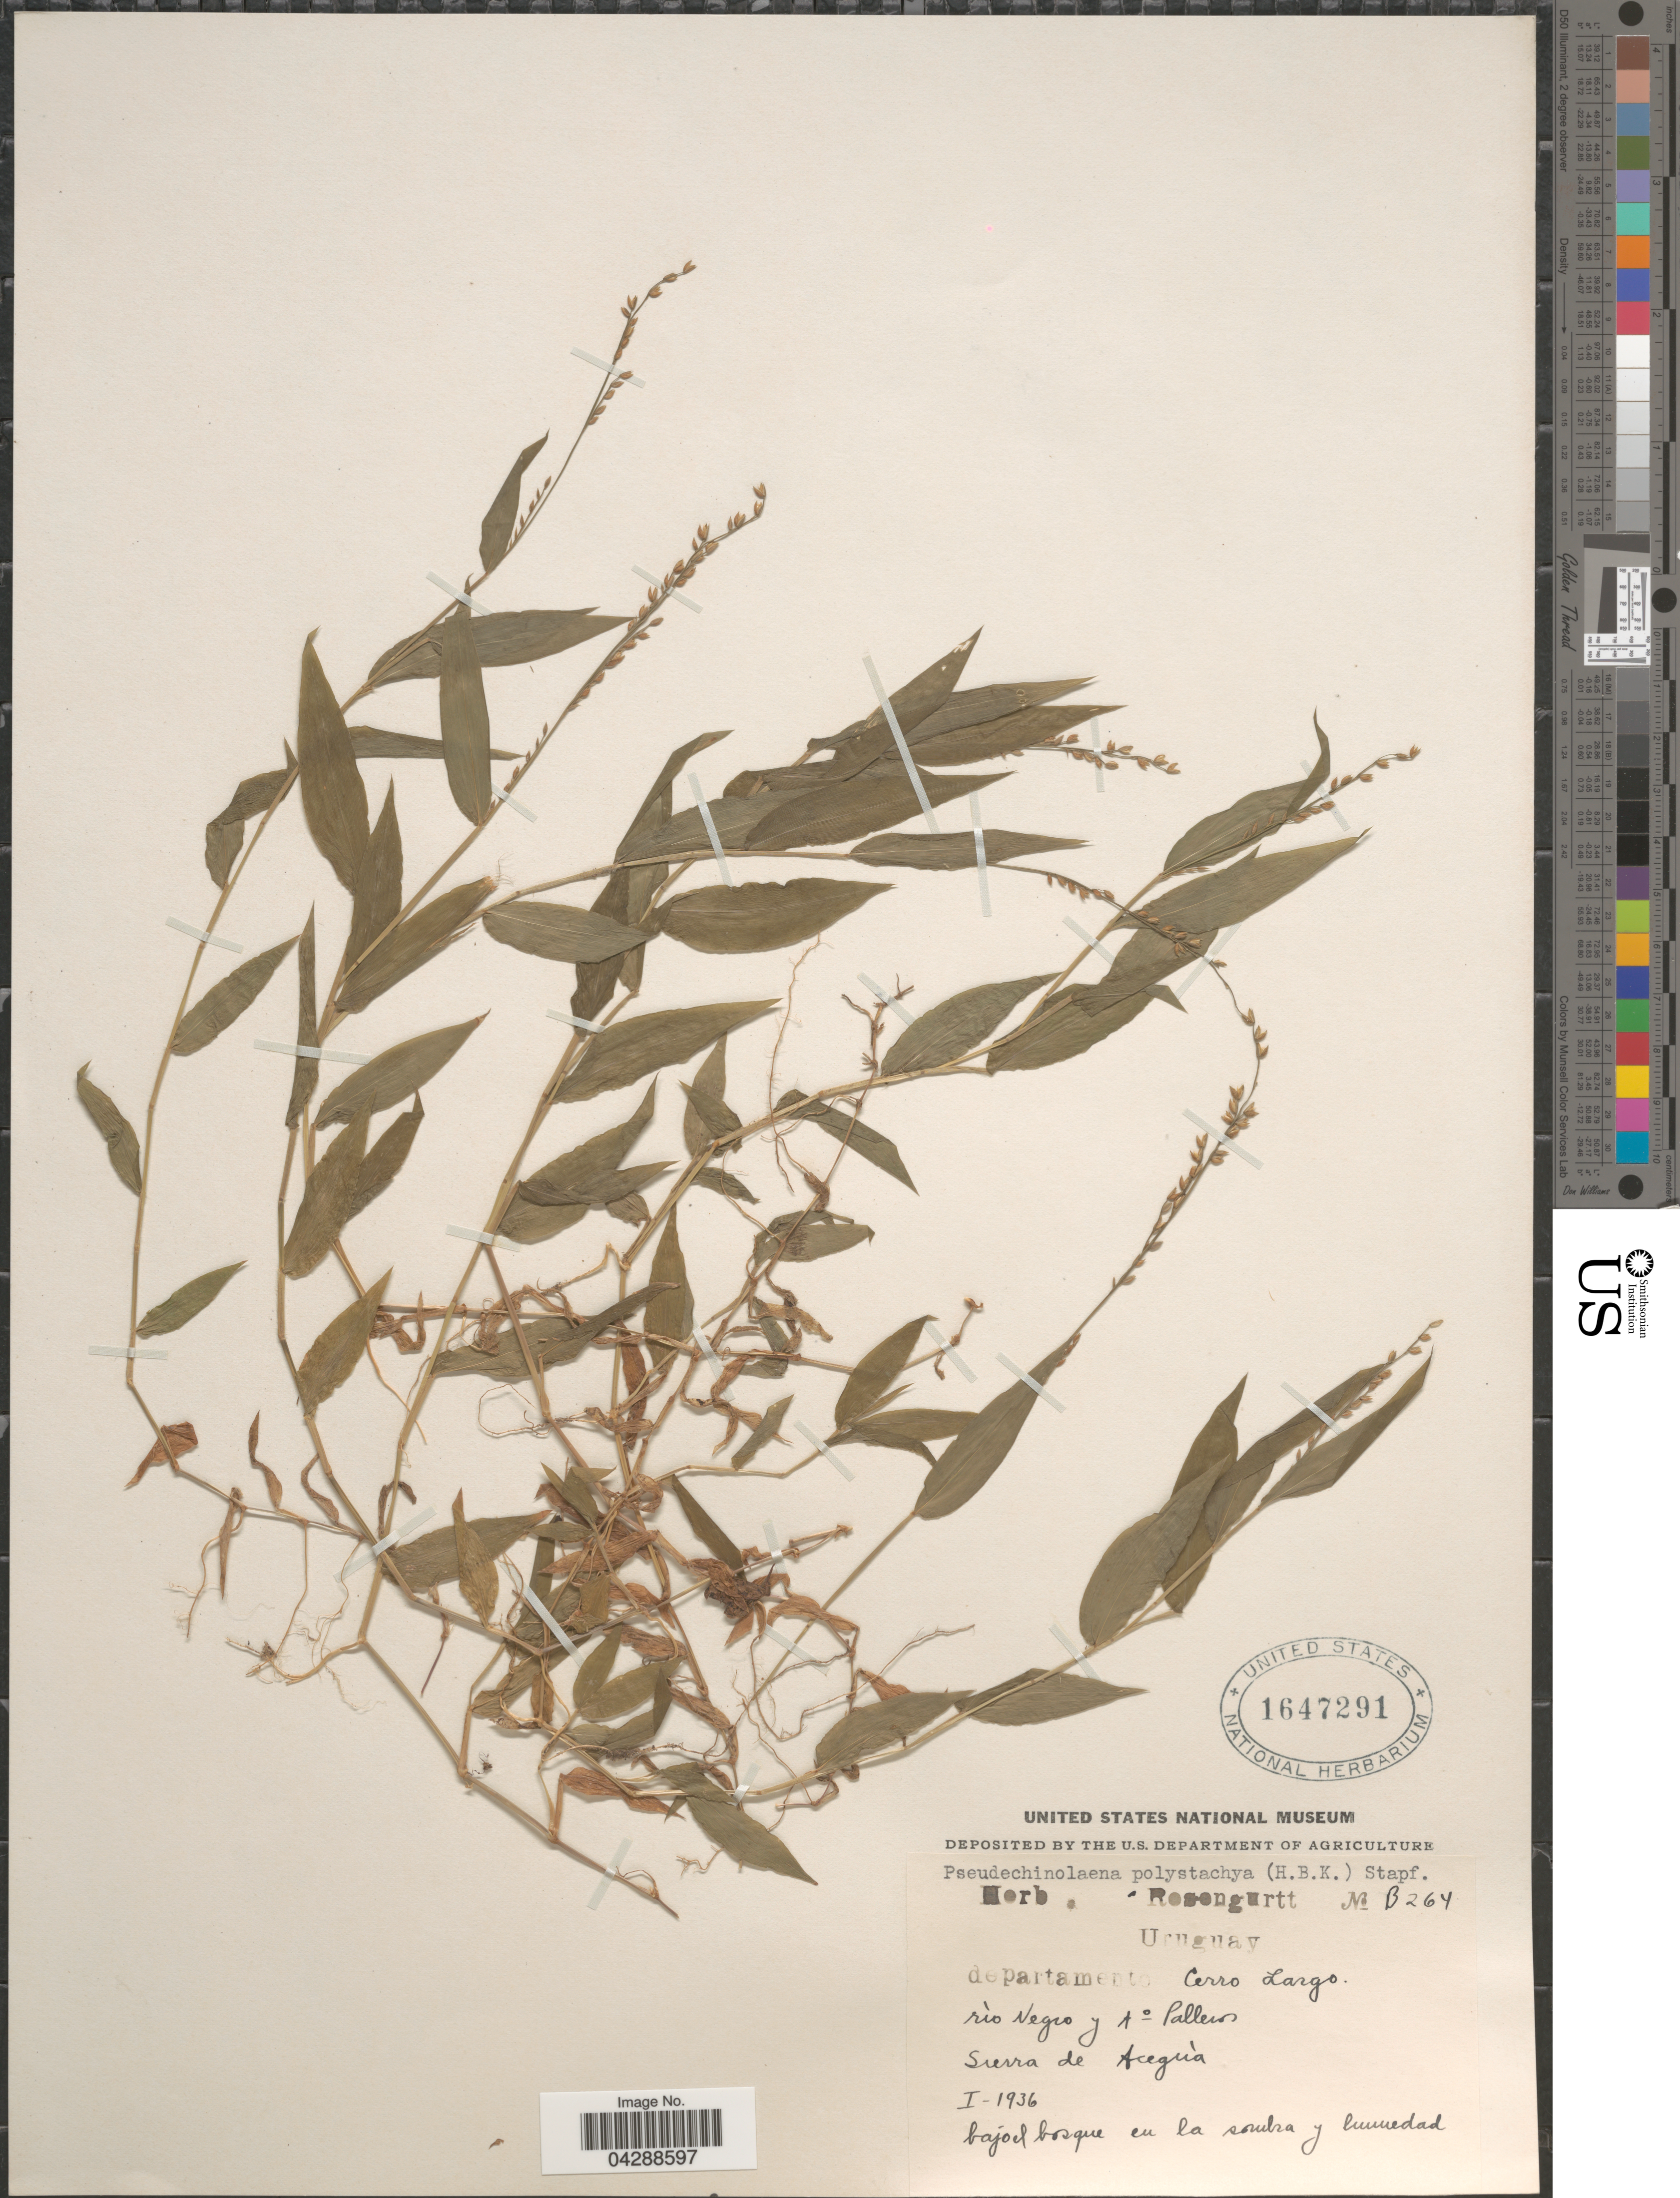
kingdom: Plantae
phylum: Tracheophyta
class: Liliopsida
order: Poales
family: Poaceae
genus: Pseudechinolaena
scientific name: Pseudechinolaena polystachya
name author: (Kunth) Stapf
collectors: ex herb. Rosengurtt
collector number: B264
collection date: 1936-01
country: Uruguay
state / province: Cerro Largo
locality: Departamento Cerro Largo. Río Negro y Ao Palleros. Sierra de Aceguà.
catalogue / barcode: US 1647291